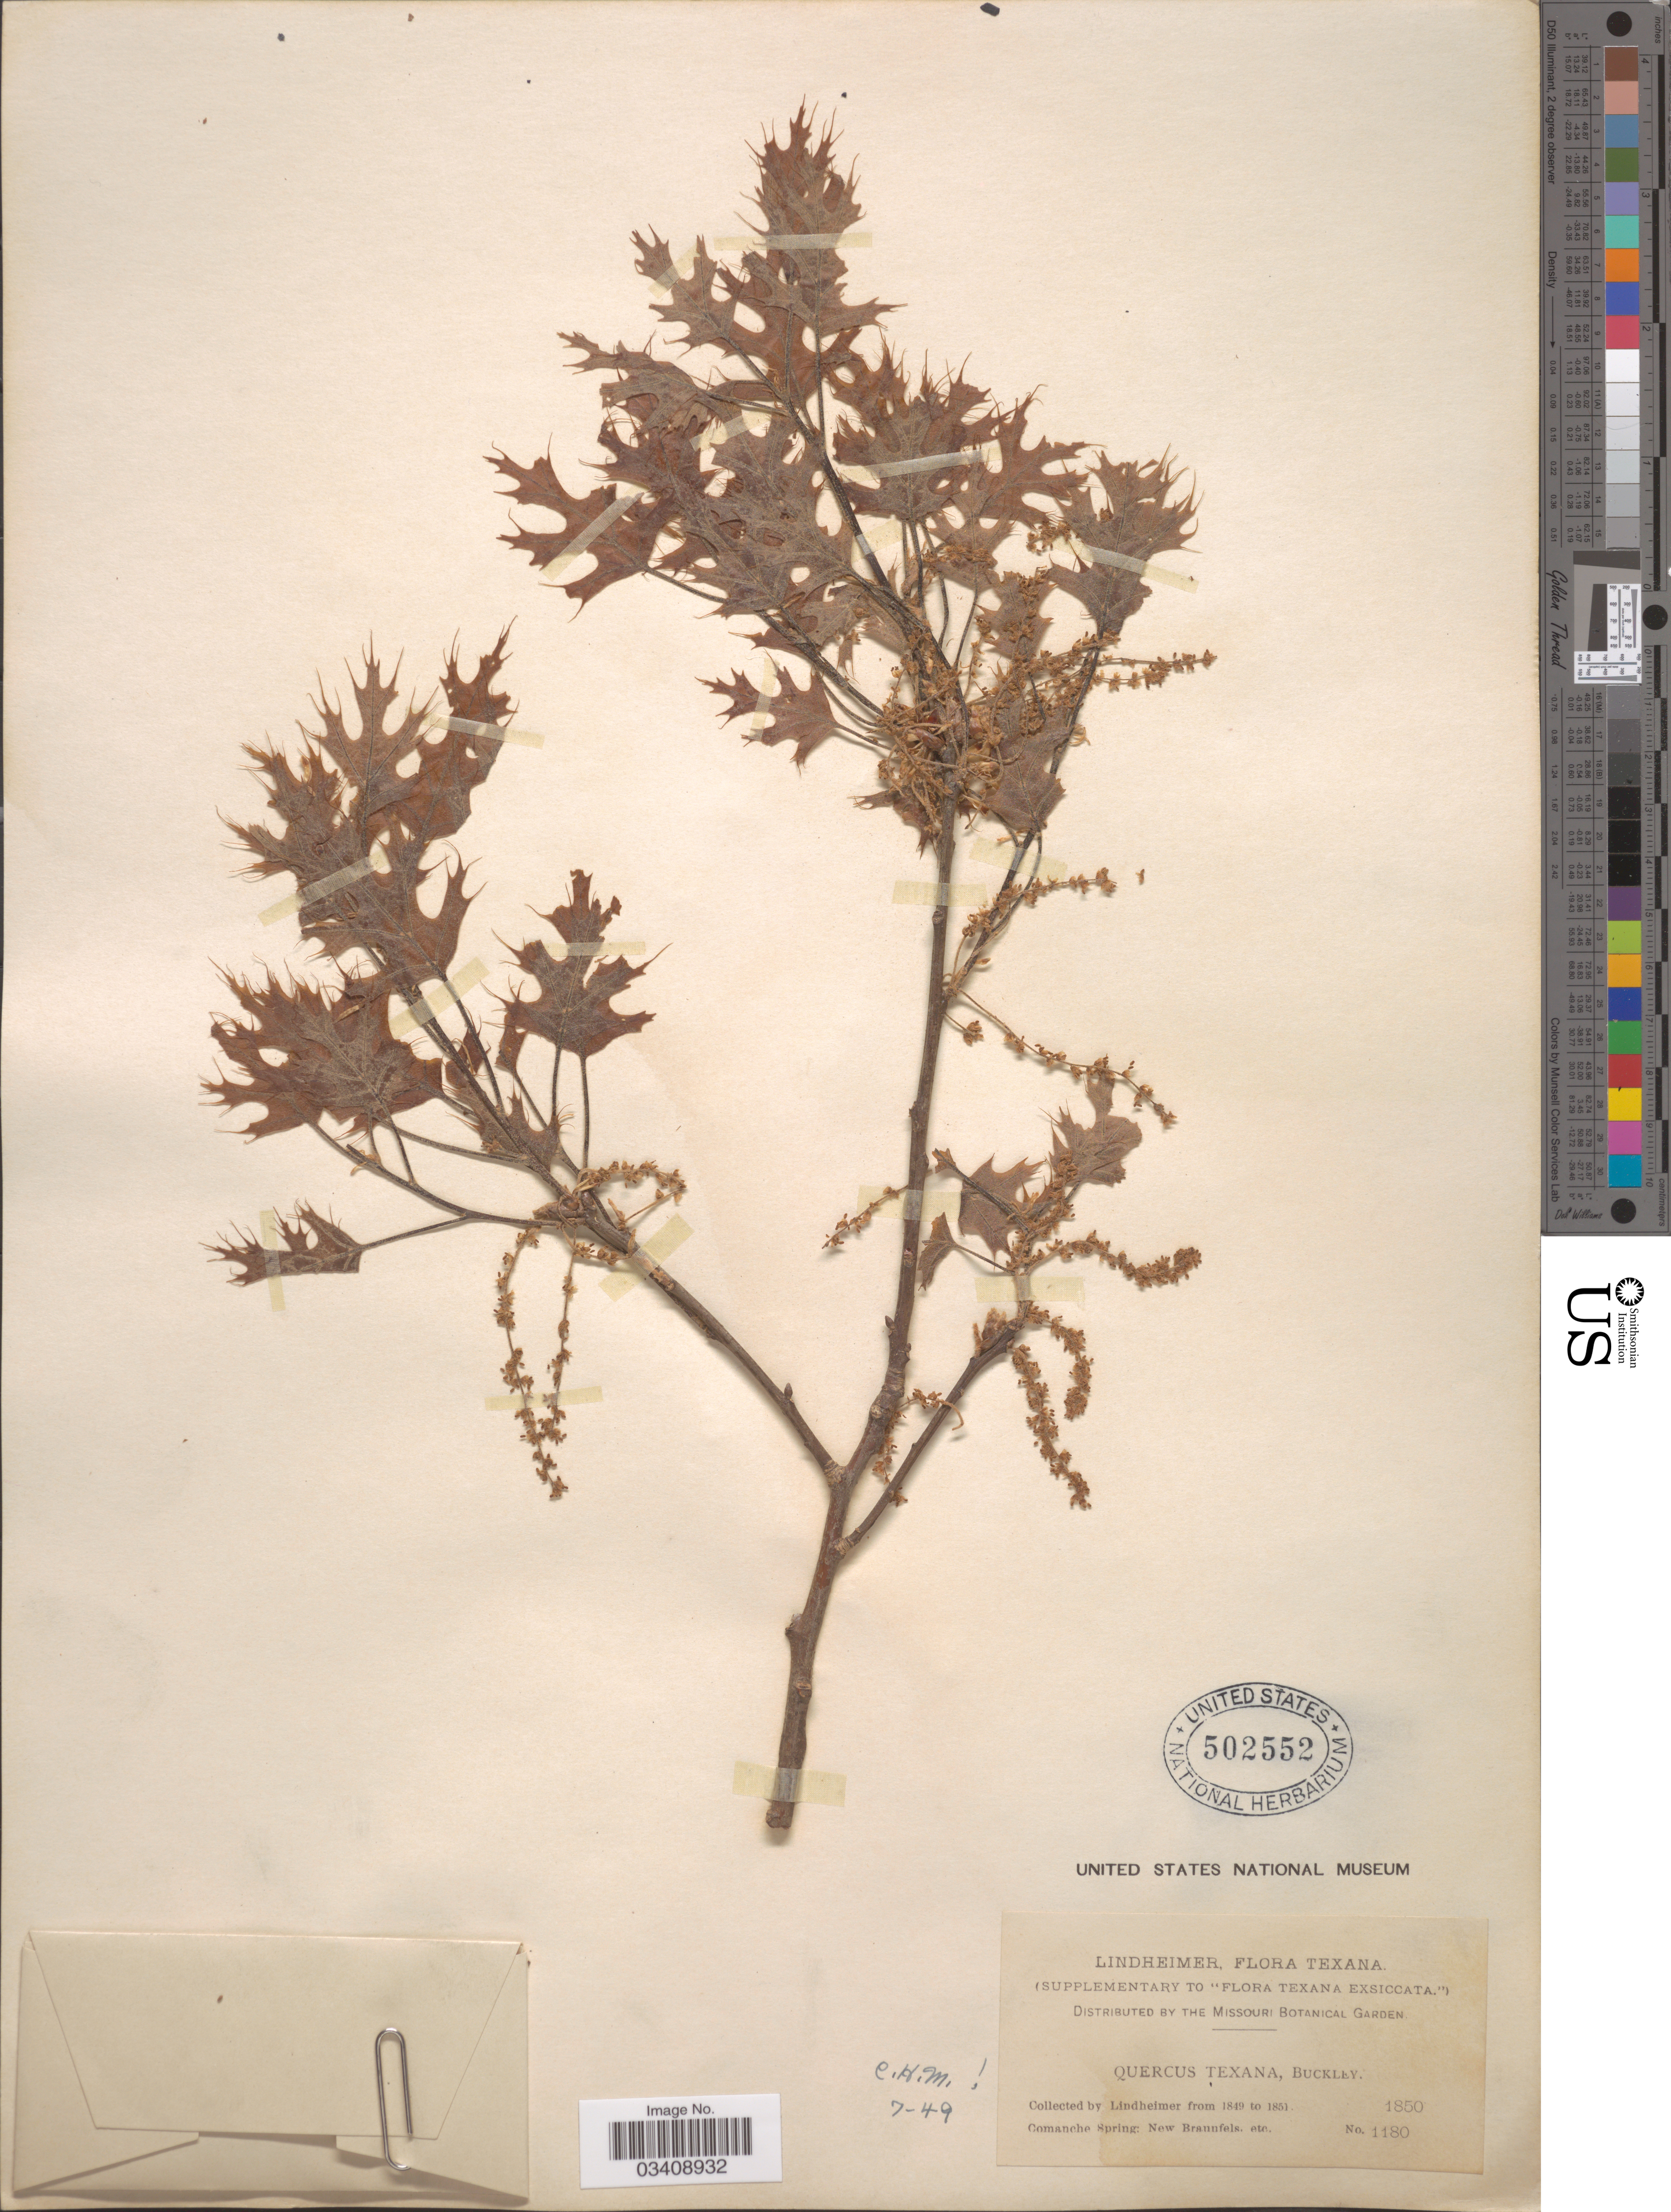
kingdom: Plantae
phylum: Tracheophyta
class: Magnoliopsida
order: Fagales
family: Fagaceae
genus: Quercus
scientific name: Quercus texana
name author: Buckley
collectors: -. Lindheimer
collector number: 1180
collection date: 1850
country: United States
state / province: Texas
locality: Comanche Spring: New Braunfels, etc.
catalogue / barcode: US 502552